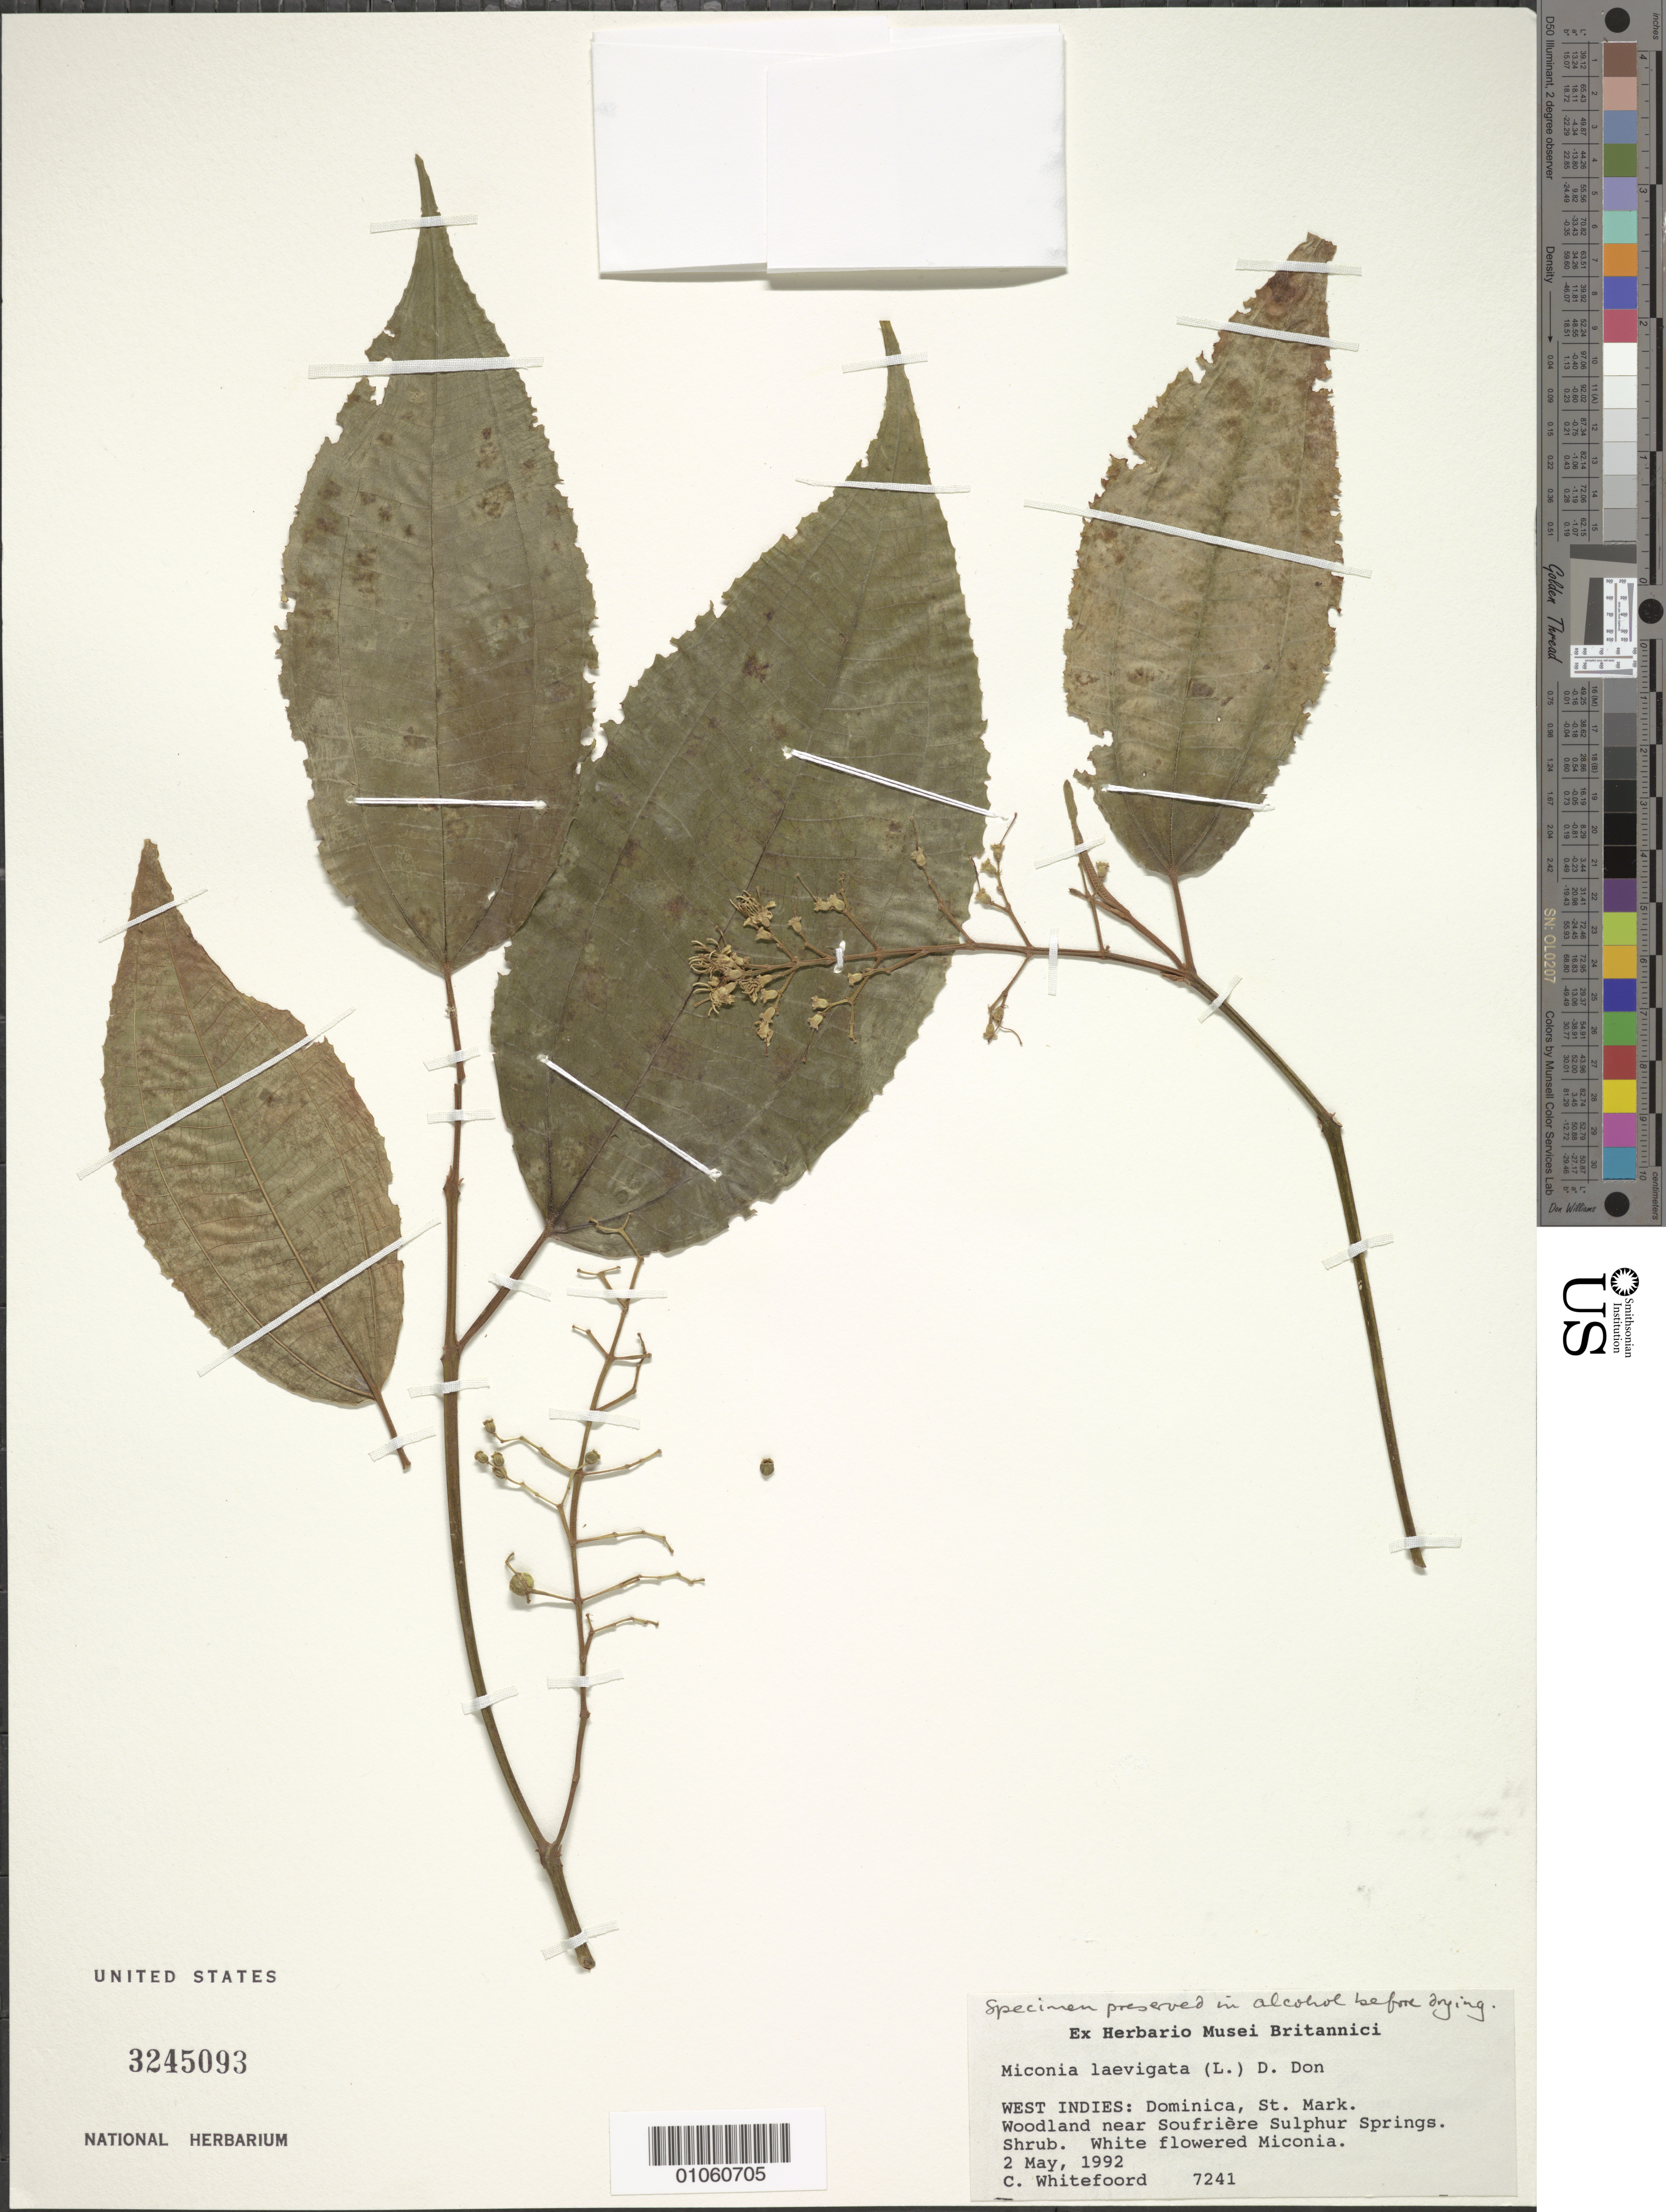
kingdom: Plantae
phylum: Tracheophyta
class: Magnoliopsida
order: Myrtales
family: Melastomataceae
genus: Miconia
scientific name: Miconia laevigata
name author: (L.) D. Don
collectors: C. Whitefoord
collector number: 7241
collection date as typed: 02 May 1992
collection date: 1992-05-02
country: Dominica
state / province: St. Mark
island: Dominica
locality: Soufrière Sulphur Springs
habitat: Woodland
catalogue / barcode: US 3245093